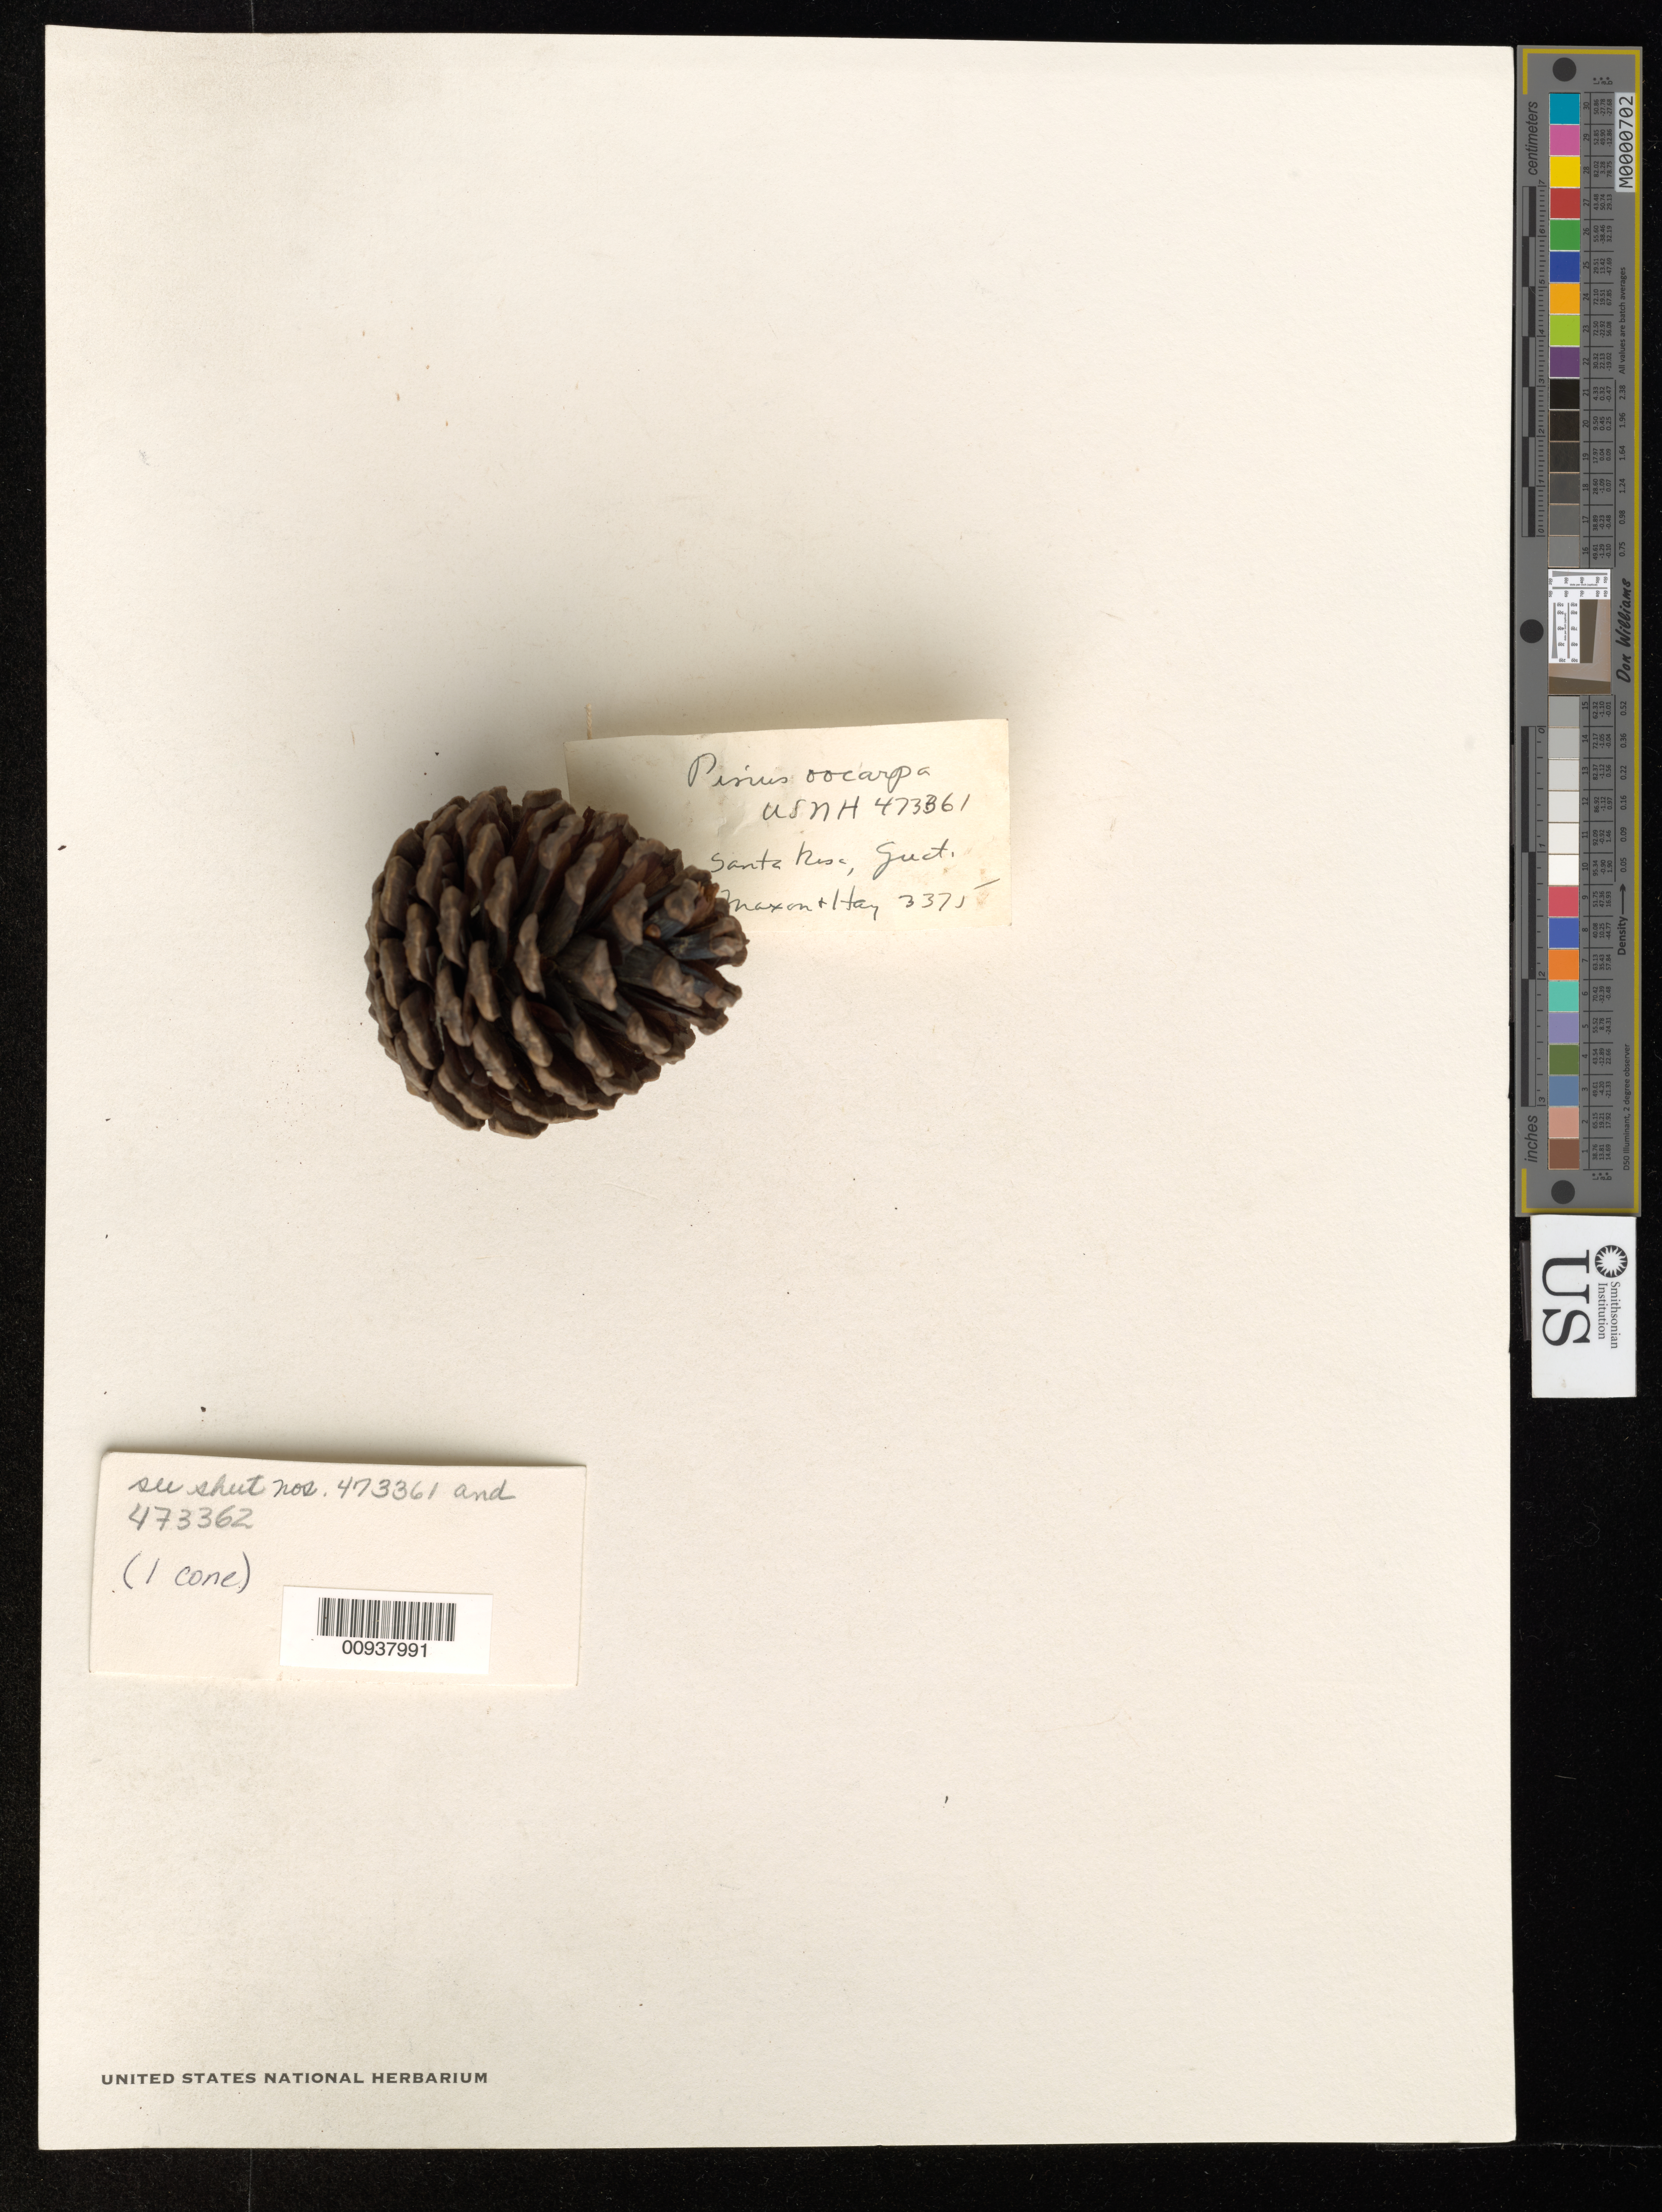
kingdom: Plantae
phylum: Tracheophyta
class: Pinopsida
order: Pinales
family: Pinaceae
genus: Pinus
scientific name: Pinus oocarpa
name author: Schiede ex Schltdl.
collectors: W. R. Maxon & R. Hay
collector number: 3375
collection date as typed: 20 Jan 1905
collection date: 1905-01-20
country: Guatemala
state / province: Baja Verapaz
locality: Near Santa Rosa.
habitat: Open arid slope.